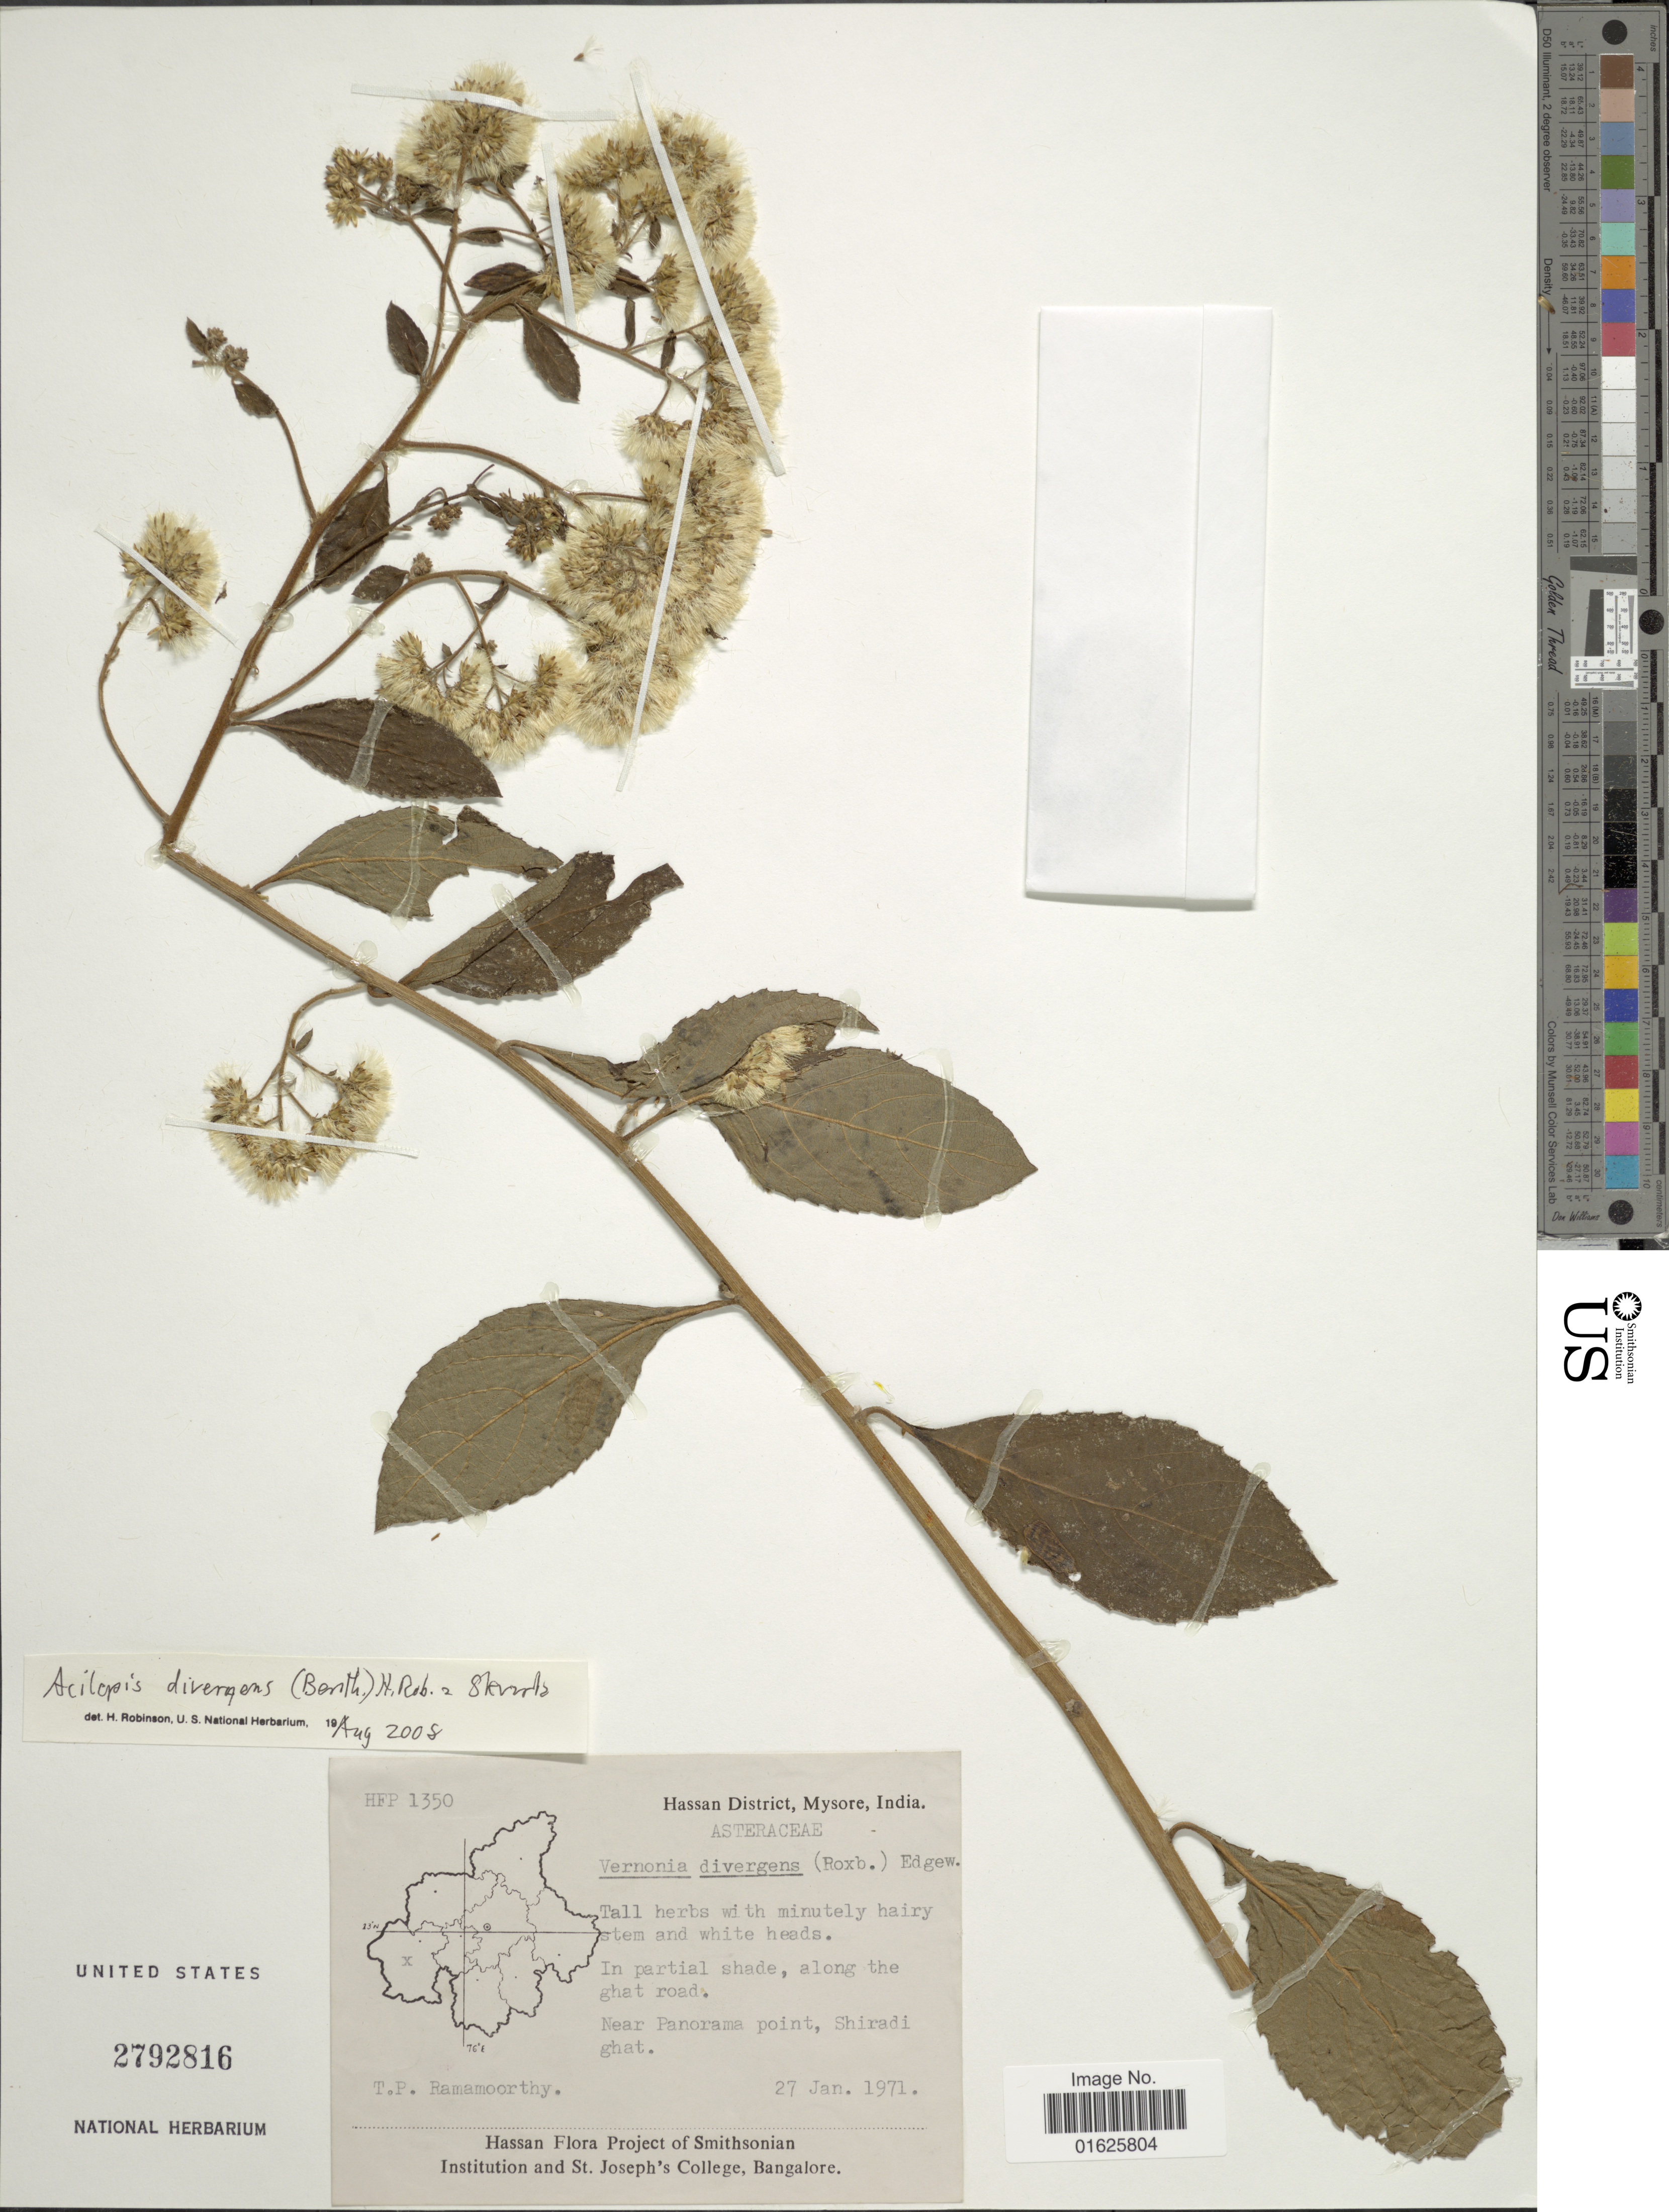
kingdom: Plantae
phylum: Tracheophyta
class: Magnoliopsida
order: Asterales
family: Asteraceae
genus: Acilepis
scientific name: Acilepis divergens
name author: (Roxb.) H. Rob. & Skvarla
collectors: T. P. Ramamoorthy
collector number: HFP 1350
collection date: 1971-01-27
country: India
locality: Hassan District, Mysore, In partial shade, along ghat road, Near Panorama point, Shirado ghat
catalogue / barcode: US 2792816